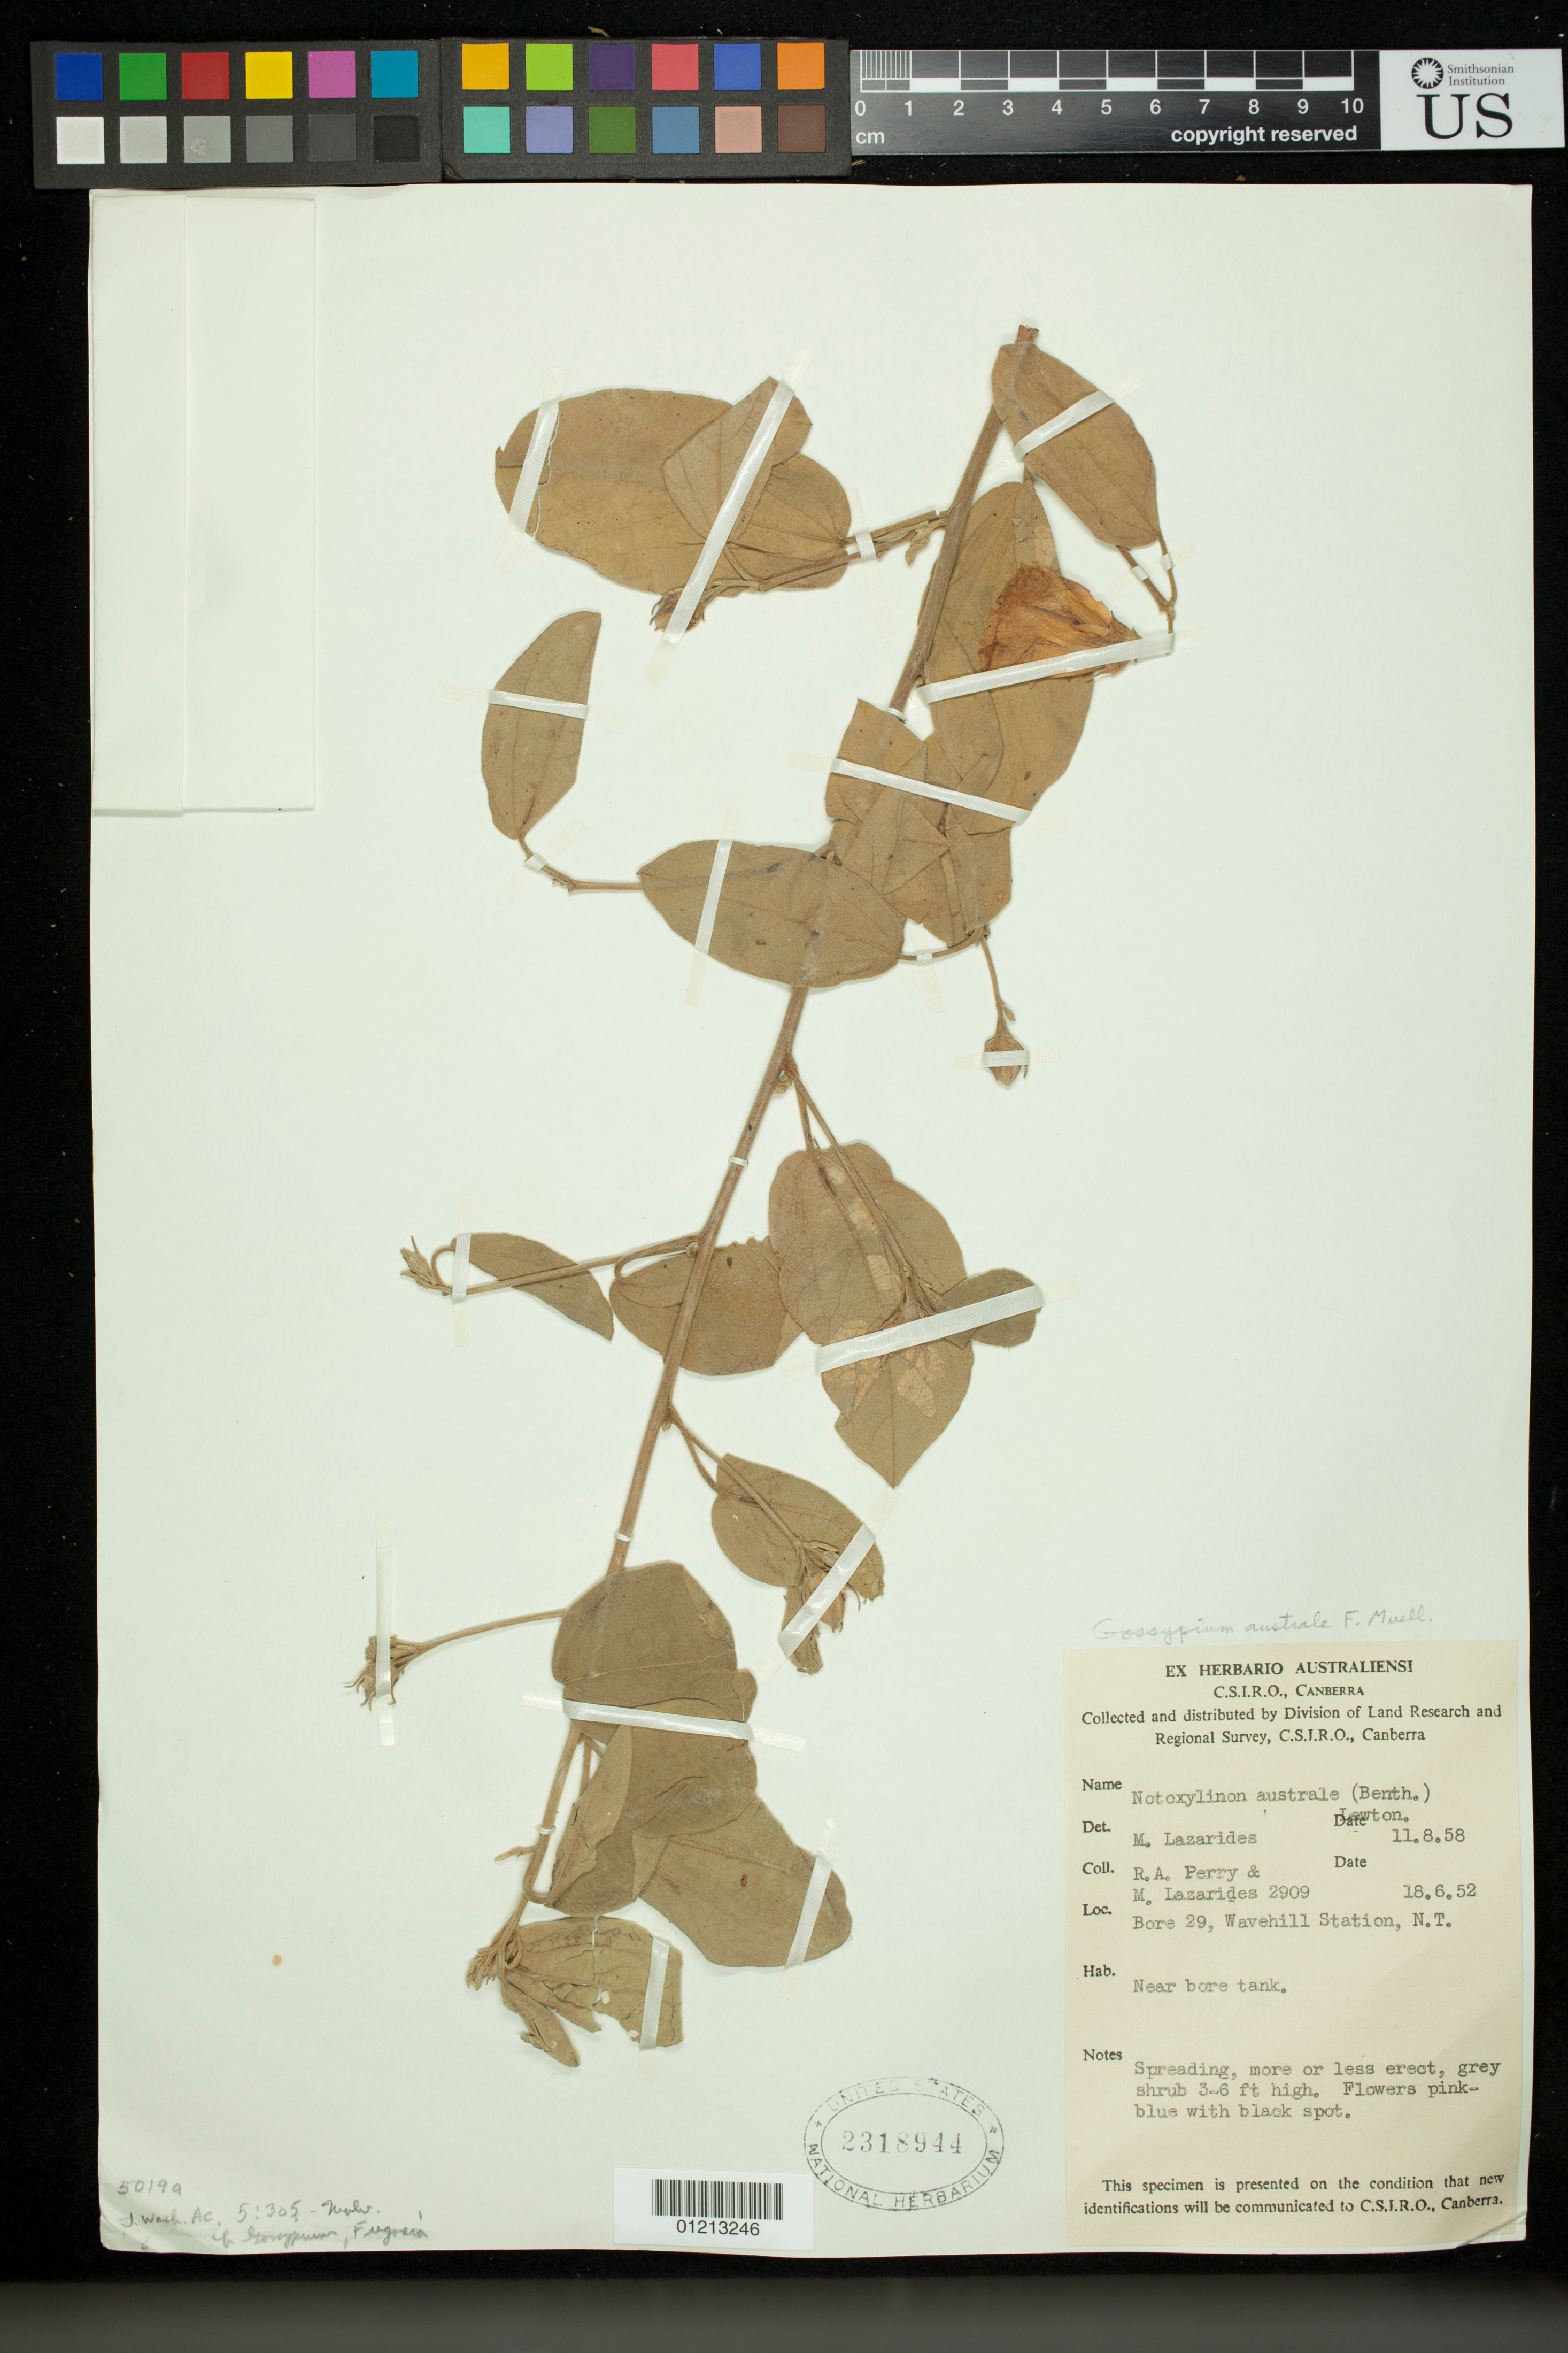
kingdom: Plantae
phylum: Tracheophyta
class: Magnoliopsida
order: Malvales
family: Malvaceae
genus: Gossypium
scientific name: Gossypium australe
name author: F. Muell.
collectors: Perry, R. A. & M. Lazarides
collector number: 2909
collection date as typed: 18 Jun 1952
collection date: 1952-06-18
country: Australia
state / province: Northern Territory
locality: Bore 29, Wavehill Station. Near bore tank.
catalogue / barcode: US 2318944